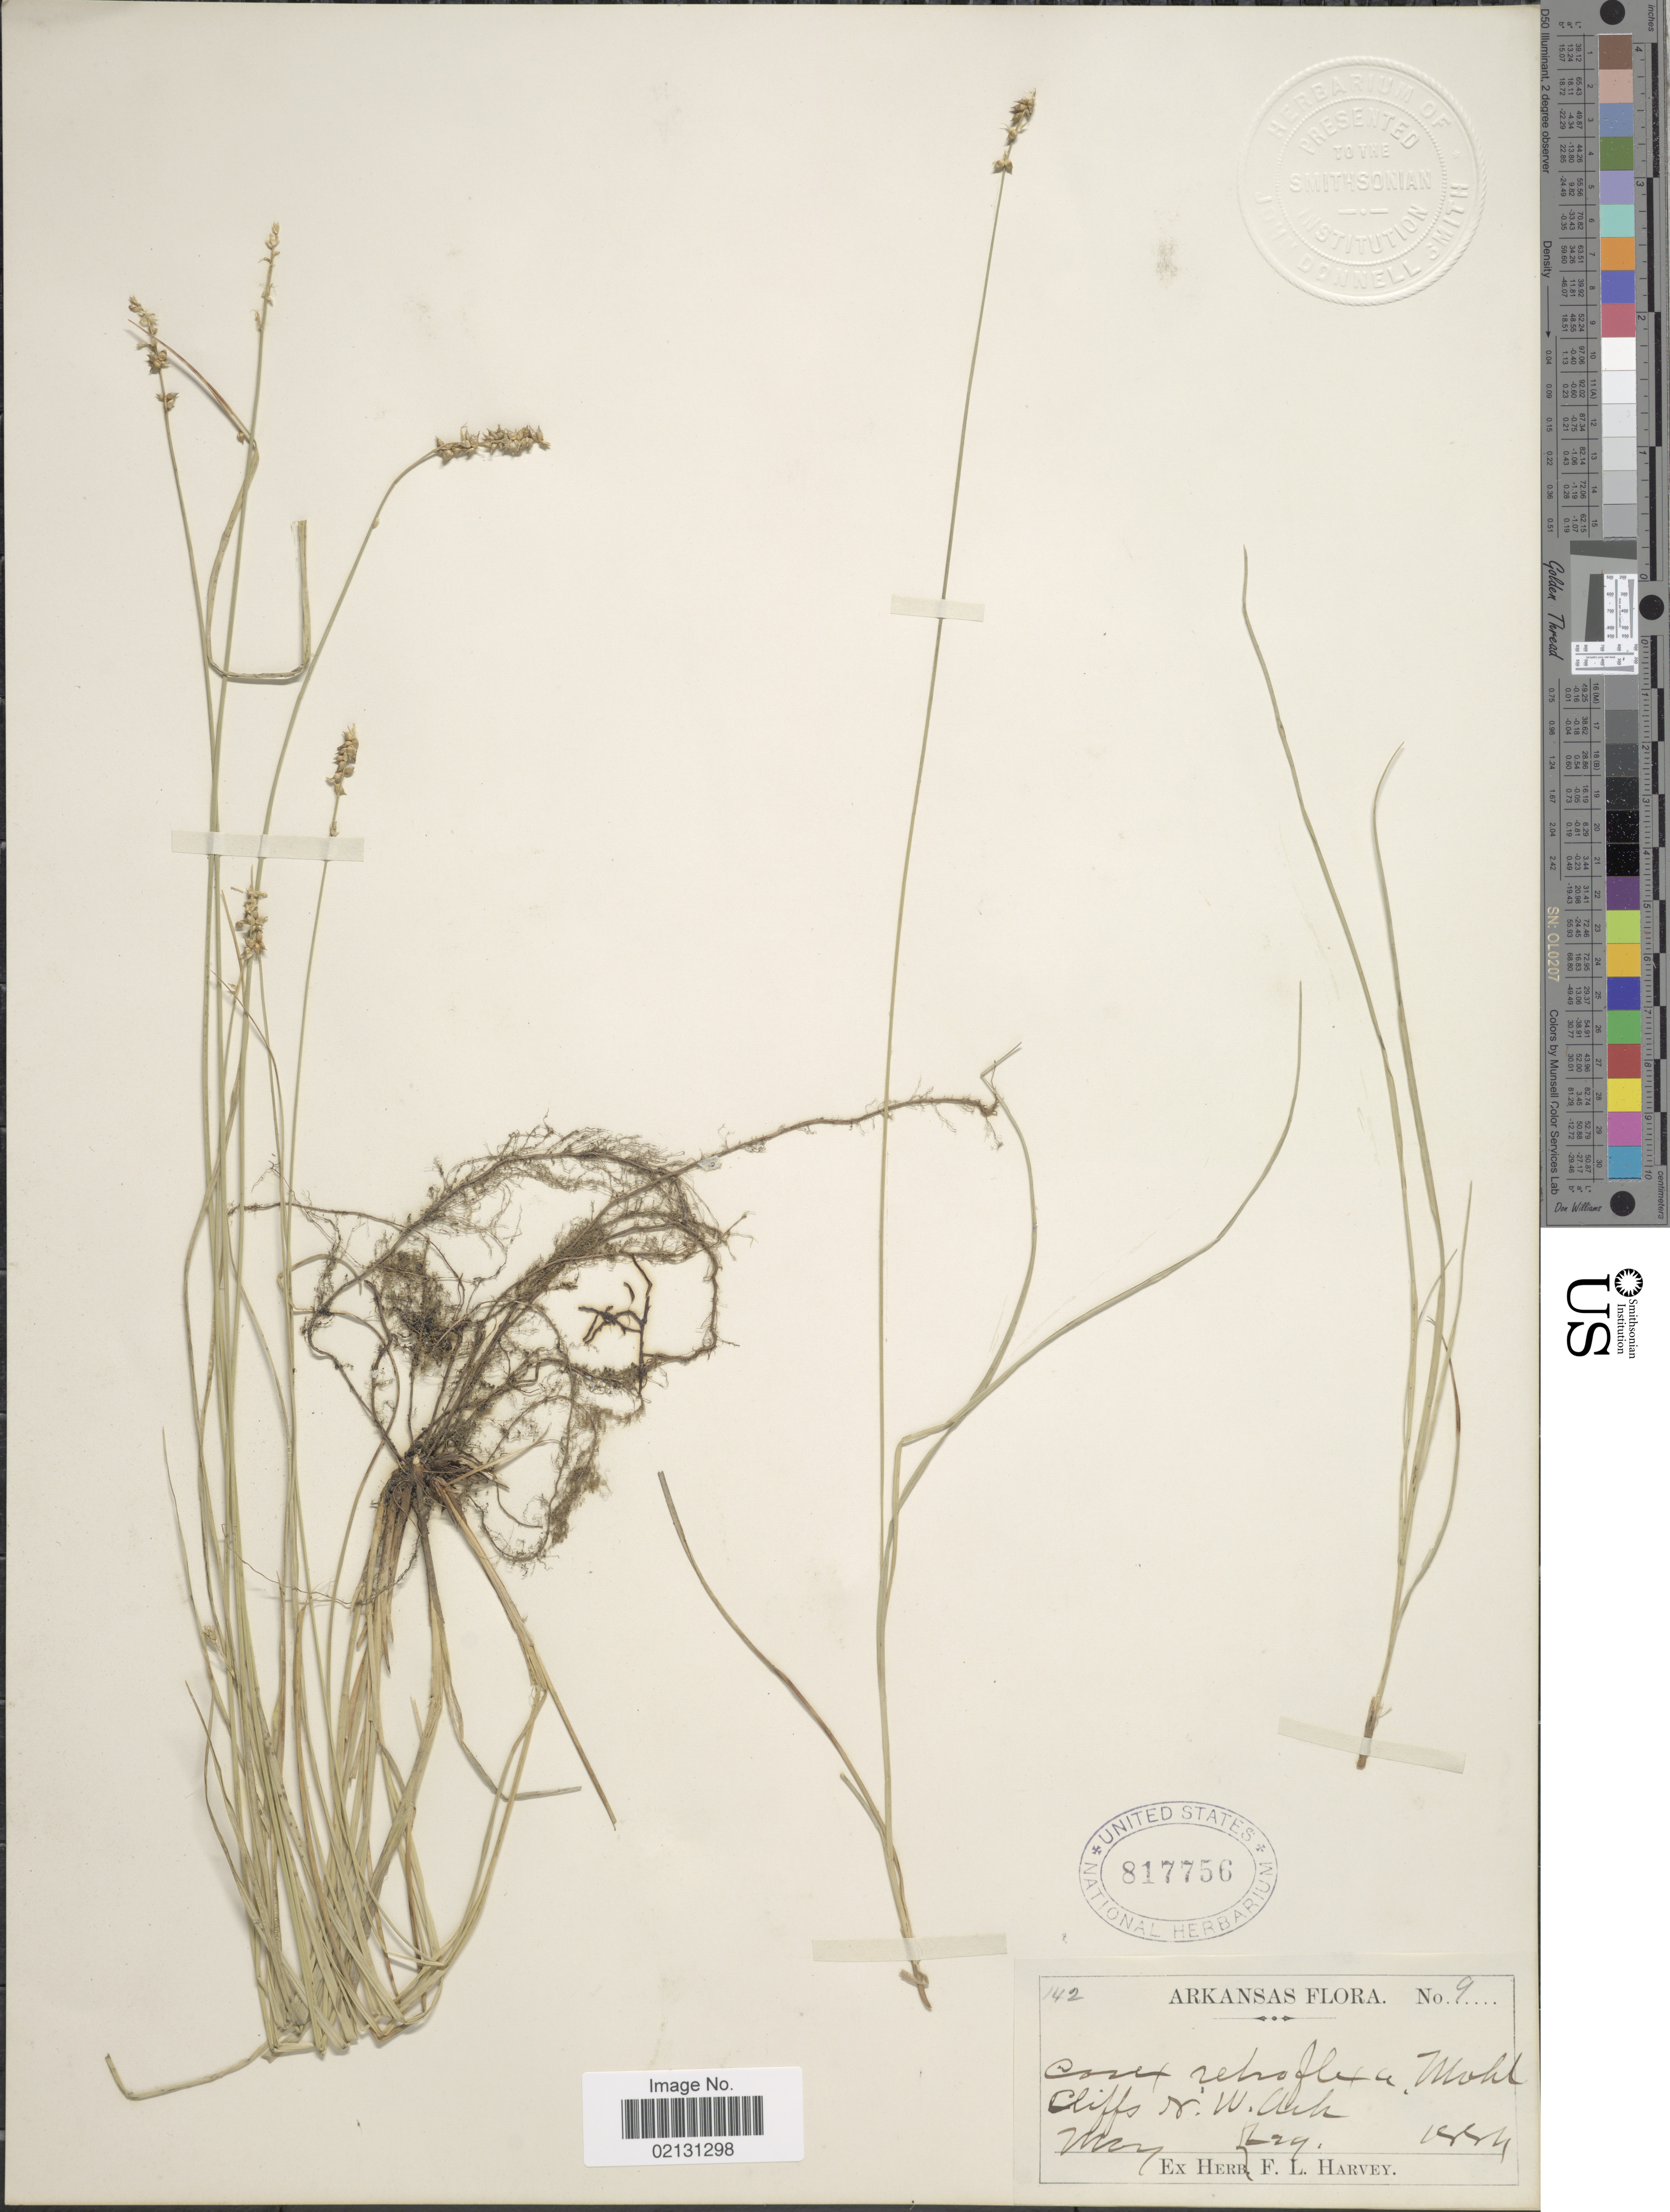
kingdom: Plantae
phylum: Tracheophyta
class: Liliopsida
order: Poales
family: Cyperaceae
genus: Carex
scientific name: Carex retroflexa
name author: Muhl. ex Willd.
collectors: F. L. Harvey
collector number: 142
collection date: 1884-05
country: United States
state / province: Arkansas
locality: Cliffs N.W. Ark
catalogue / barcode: US 817756